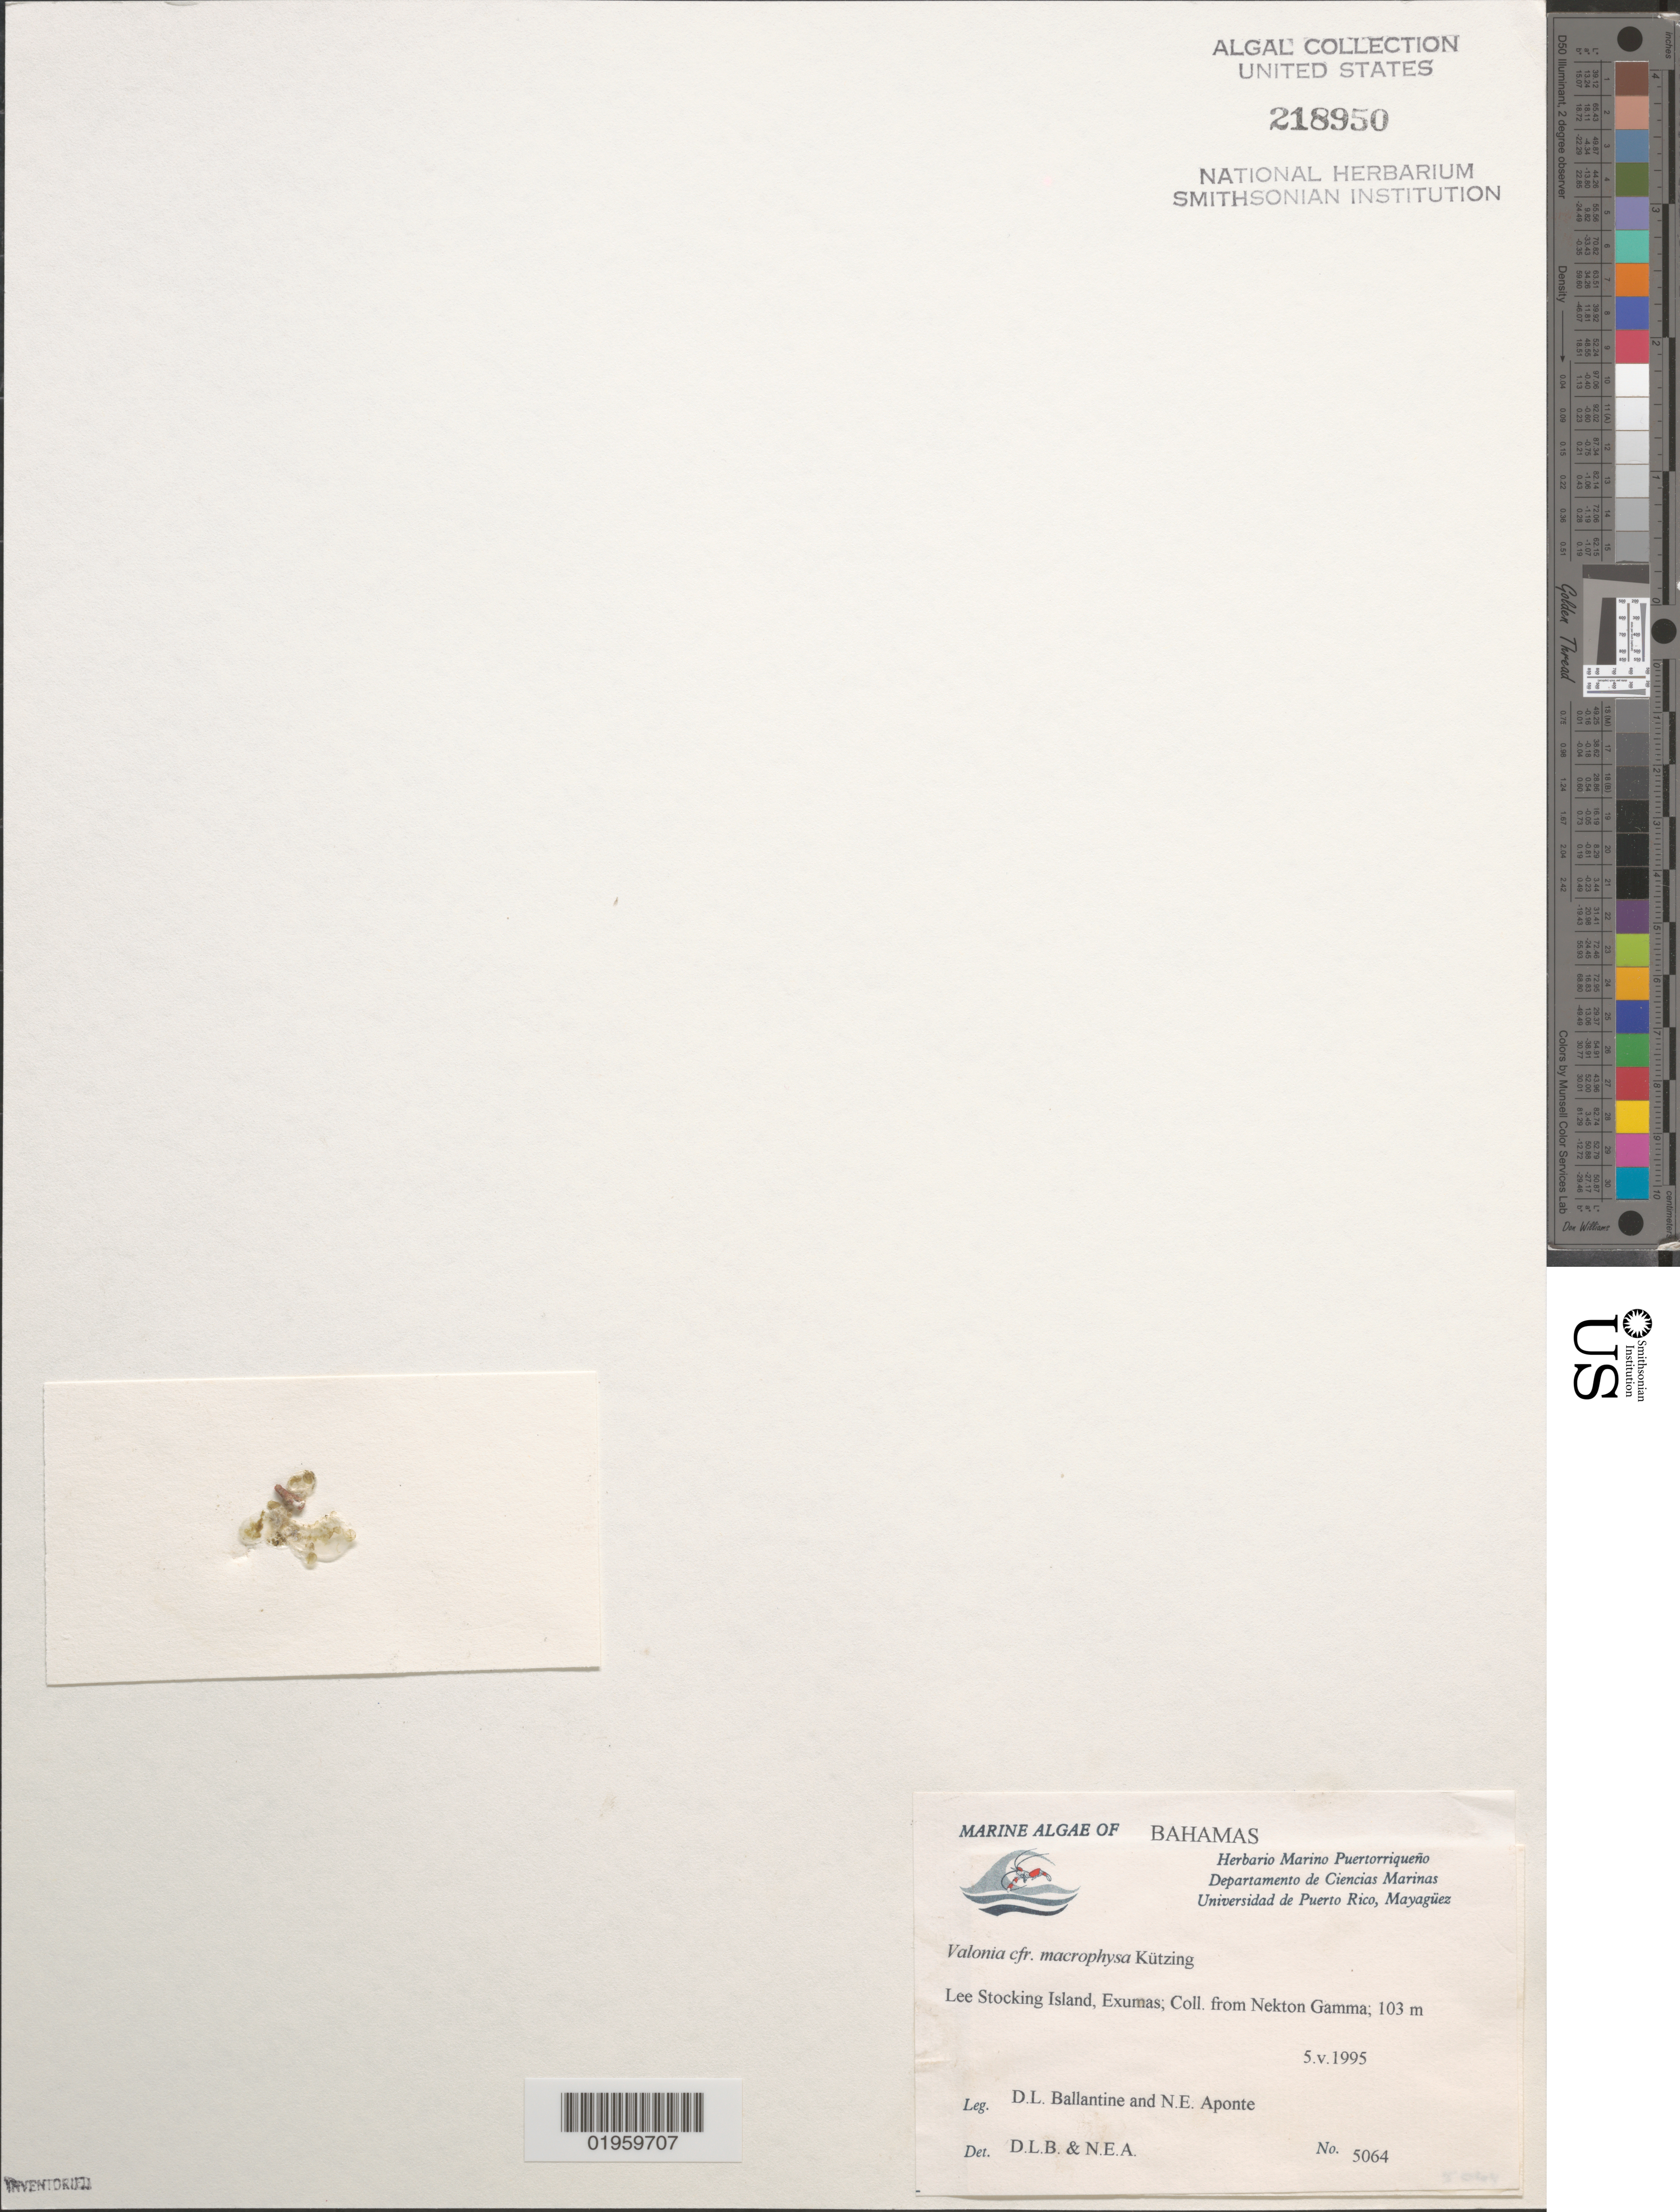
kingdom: Plantae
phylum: Chlorophyta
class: Ulvophyceae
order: Siphonocladales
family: Valoniaceae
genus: Valonia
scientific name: Valonia macrophysa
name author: Kütz.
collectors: D.L. Ballantine & N. E. Aponte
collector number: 5064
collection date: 1995-05-05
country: Bahamas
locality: Lee Stocking Island, Exumas; from Nekton Gamma.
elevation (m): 103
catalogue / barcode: US 218950